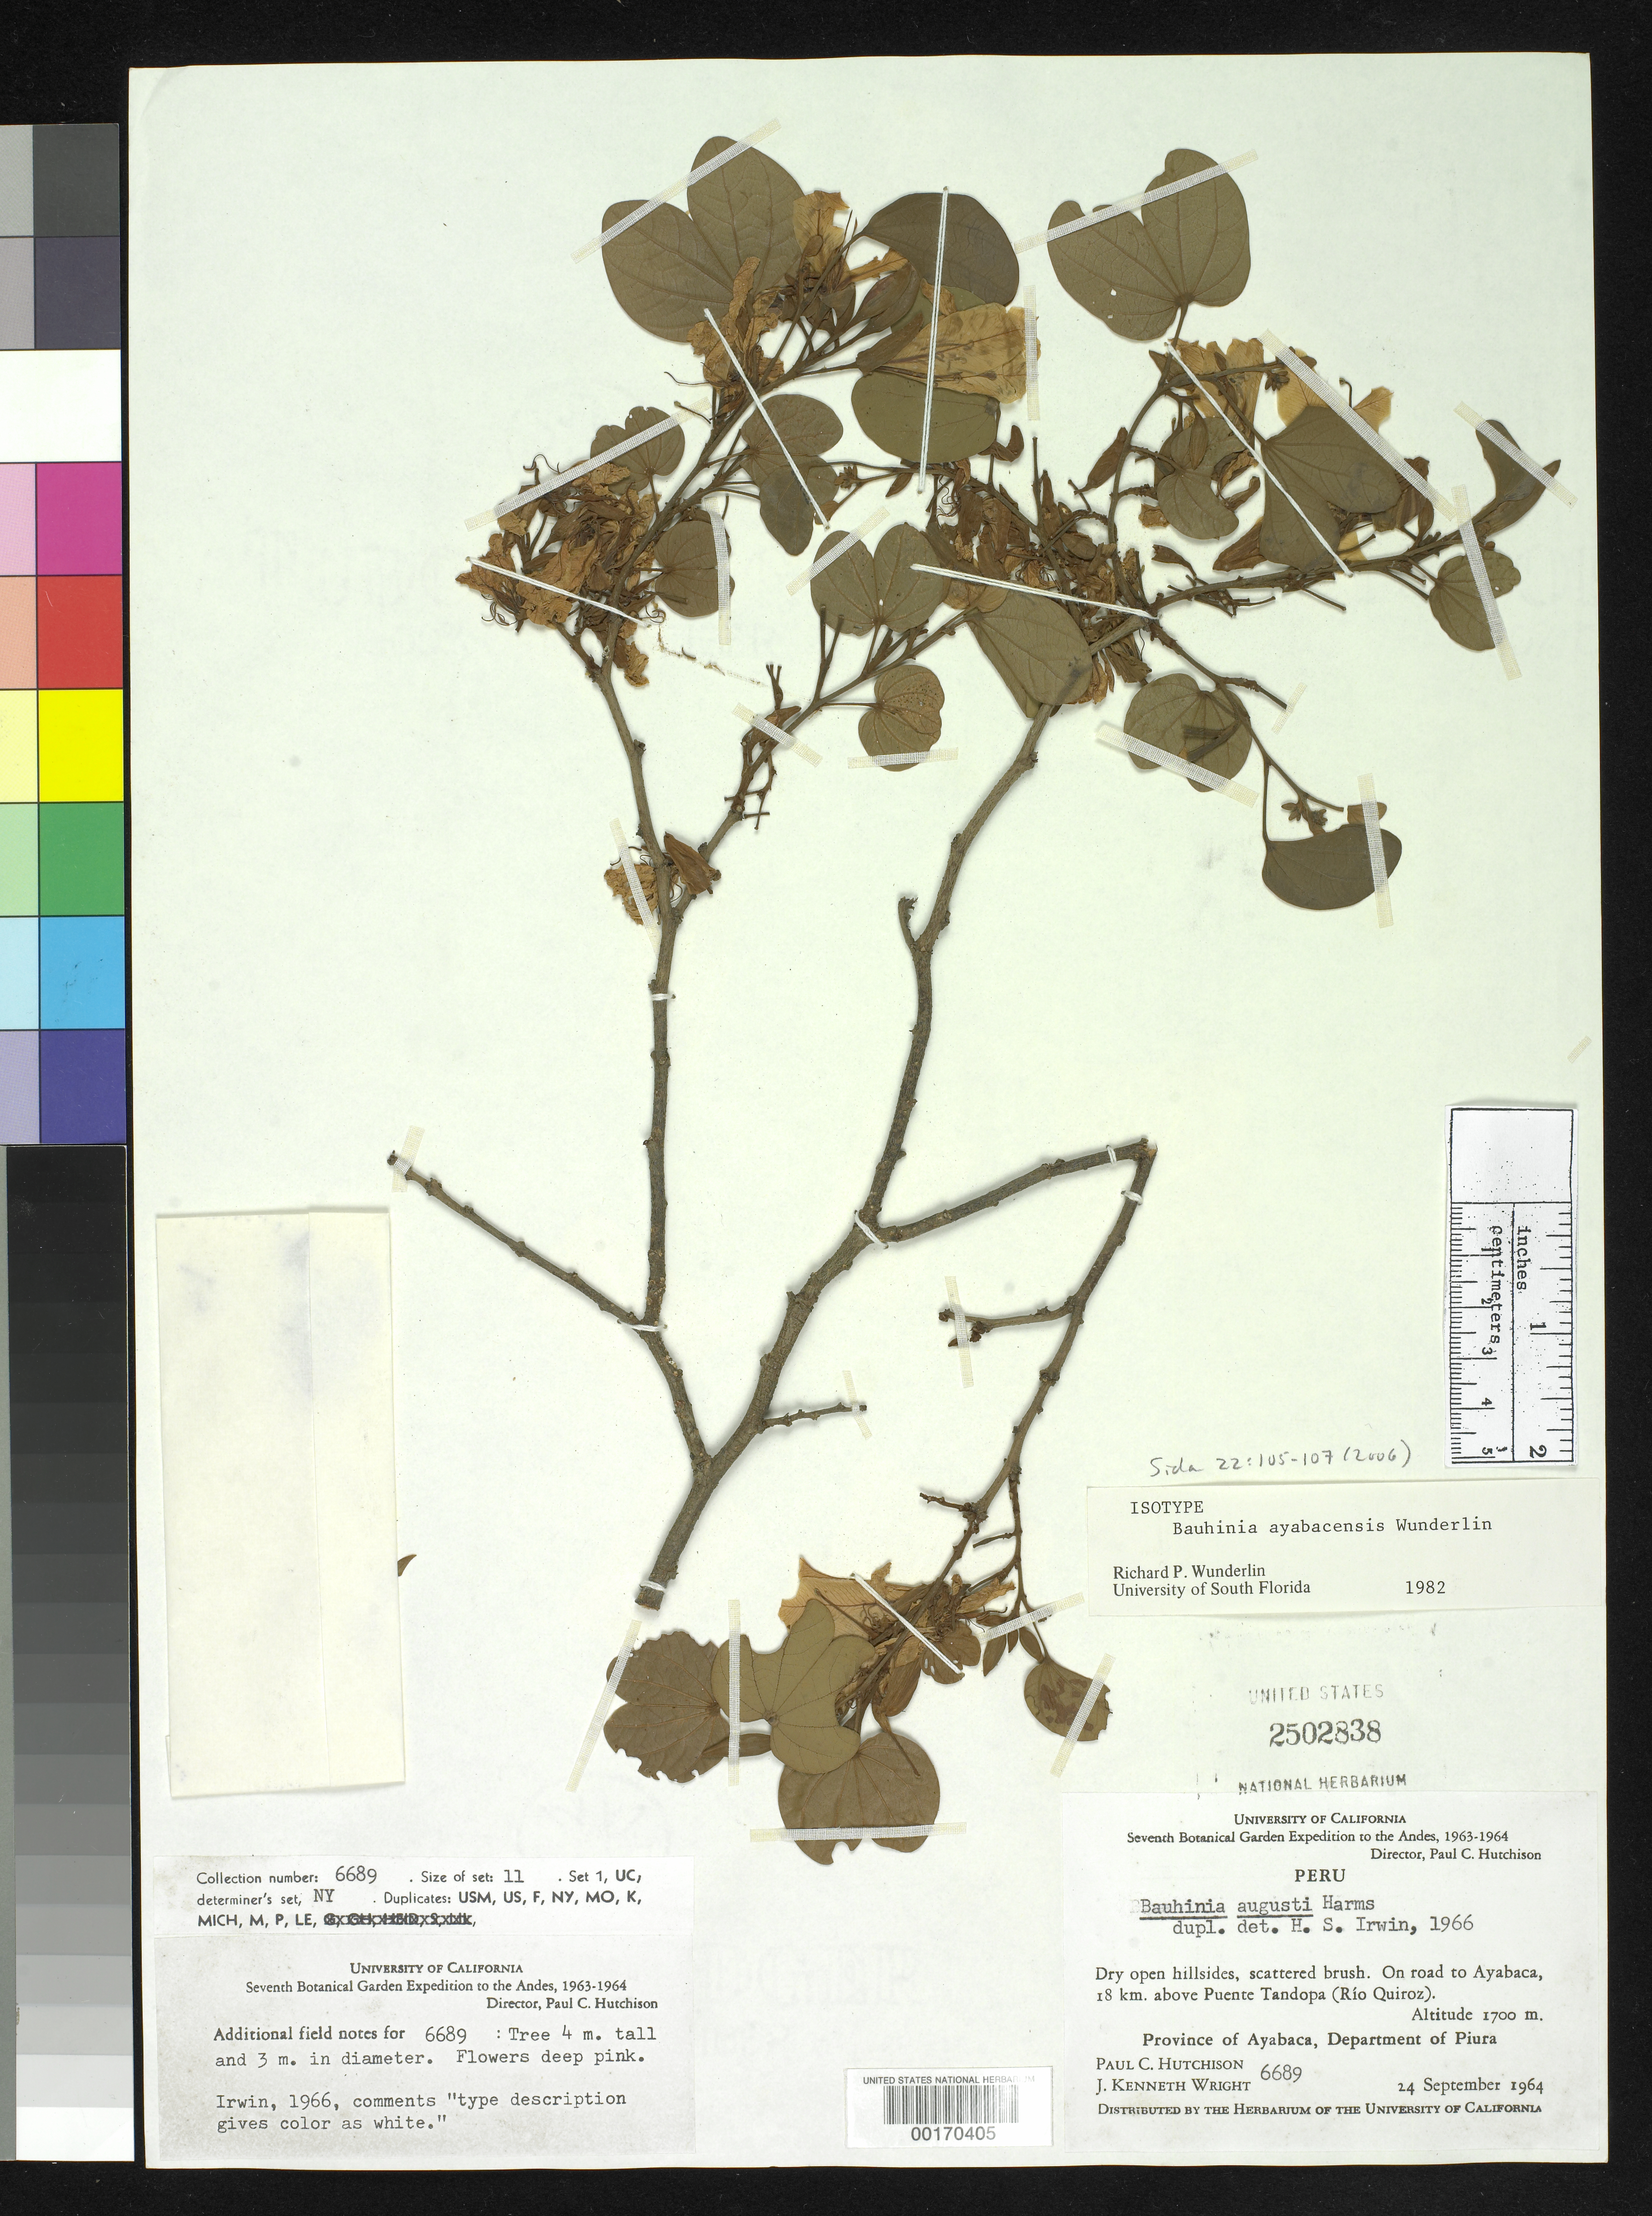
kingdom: Plantae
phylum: Tracheophyta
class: Magnoliopsida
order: Fabales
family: Fabaceae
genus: Bauhinia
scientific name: Bauhinia ayabacensis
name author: Wunderlin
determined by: Wunderlin, Richard P.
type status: Isotype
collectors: P. C. Hutchison & J. K. Wright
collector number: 6689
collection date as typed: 24 Sep 1964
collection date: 1964-09-24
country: Peru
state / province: Piura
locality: Province of Ayabaca, Department of Piura. On road to Ayabaca, 18 km above Puente Tandopa (Río Quiroz).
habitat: Dry open hillsides, scattered brush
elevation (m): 1700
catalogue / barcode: US 2502838